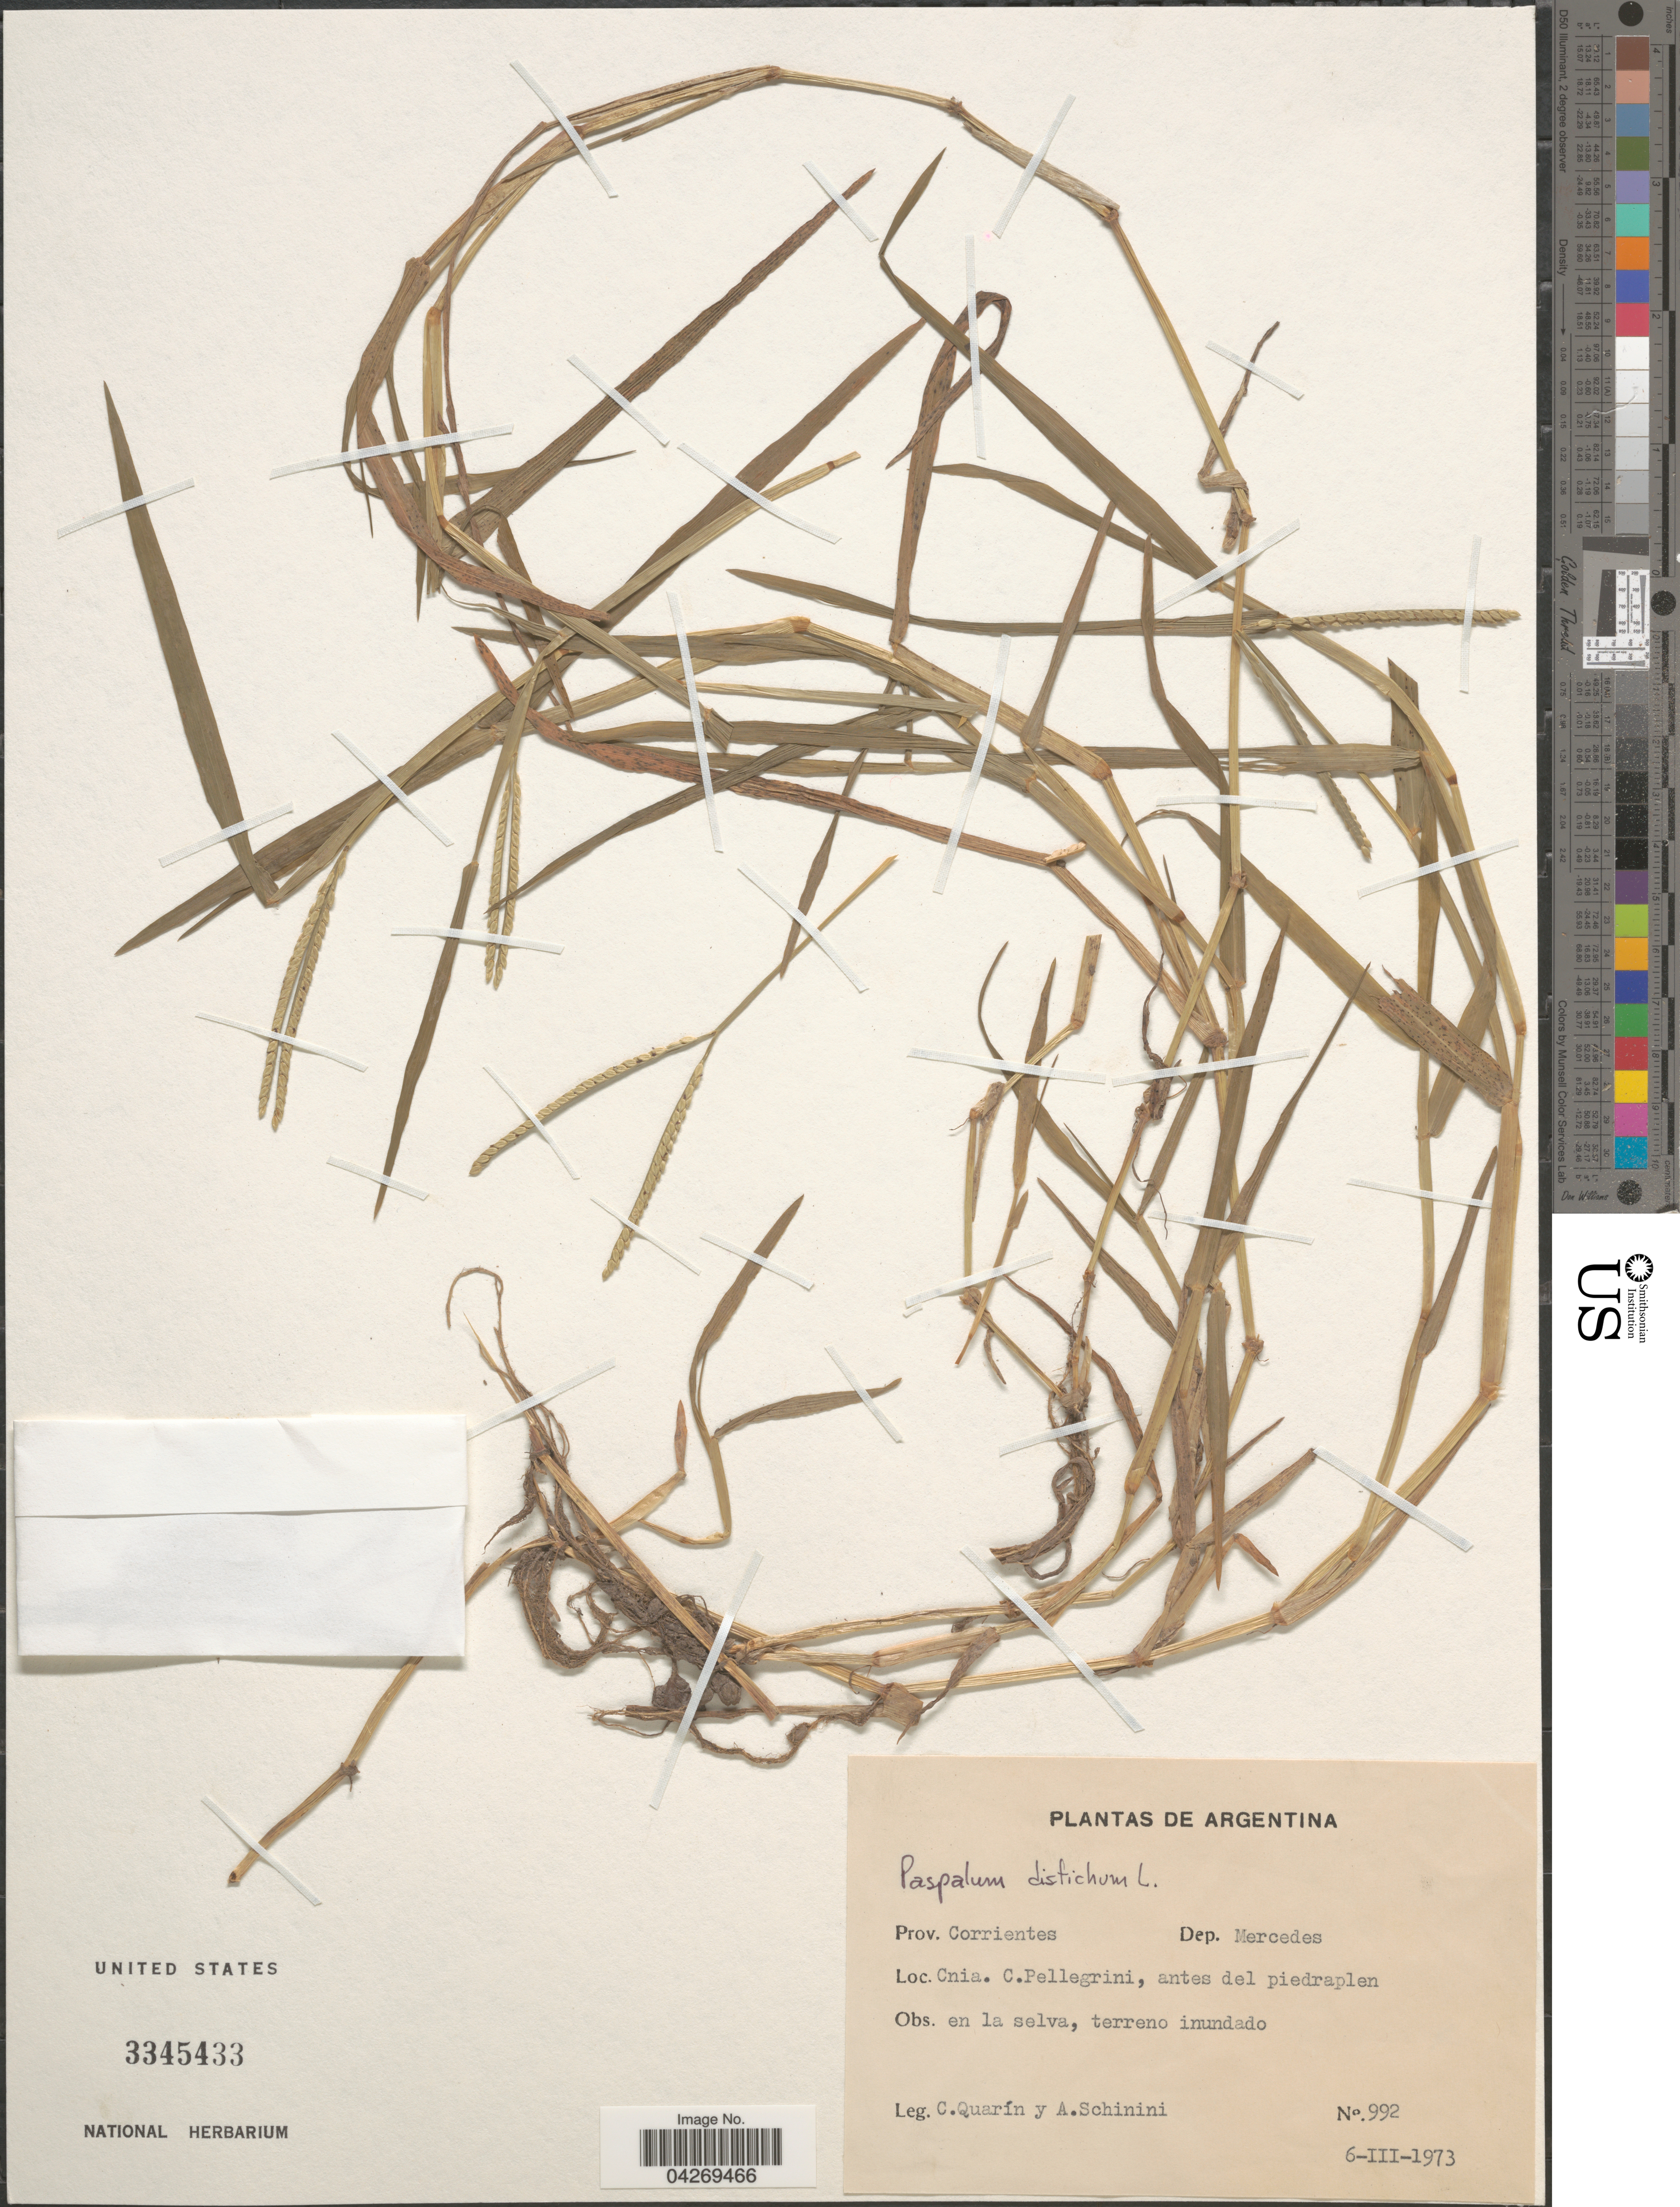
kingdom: Plantae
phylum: Tracheophyta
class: Liliopsida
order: Poales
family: Poaceae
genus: Paspalum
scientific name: Paspalum distichum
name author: L.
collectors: C. Quarín & A. Schinini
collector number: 992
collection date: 1973-03-06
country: Argentina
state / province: Corrientes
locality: Dep. Mercedes. Cnia. Pellegrini, antes del piedraplen.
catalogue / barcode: US 3345433